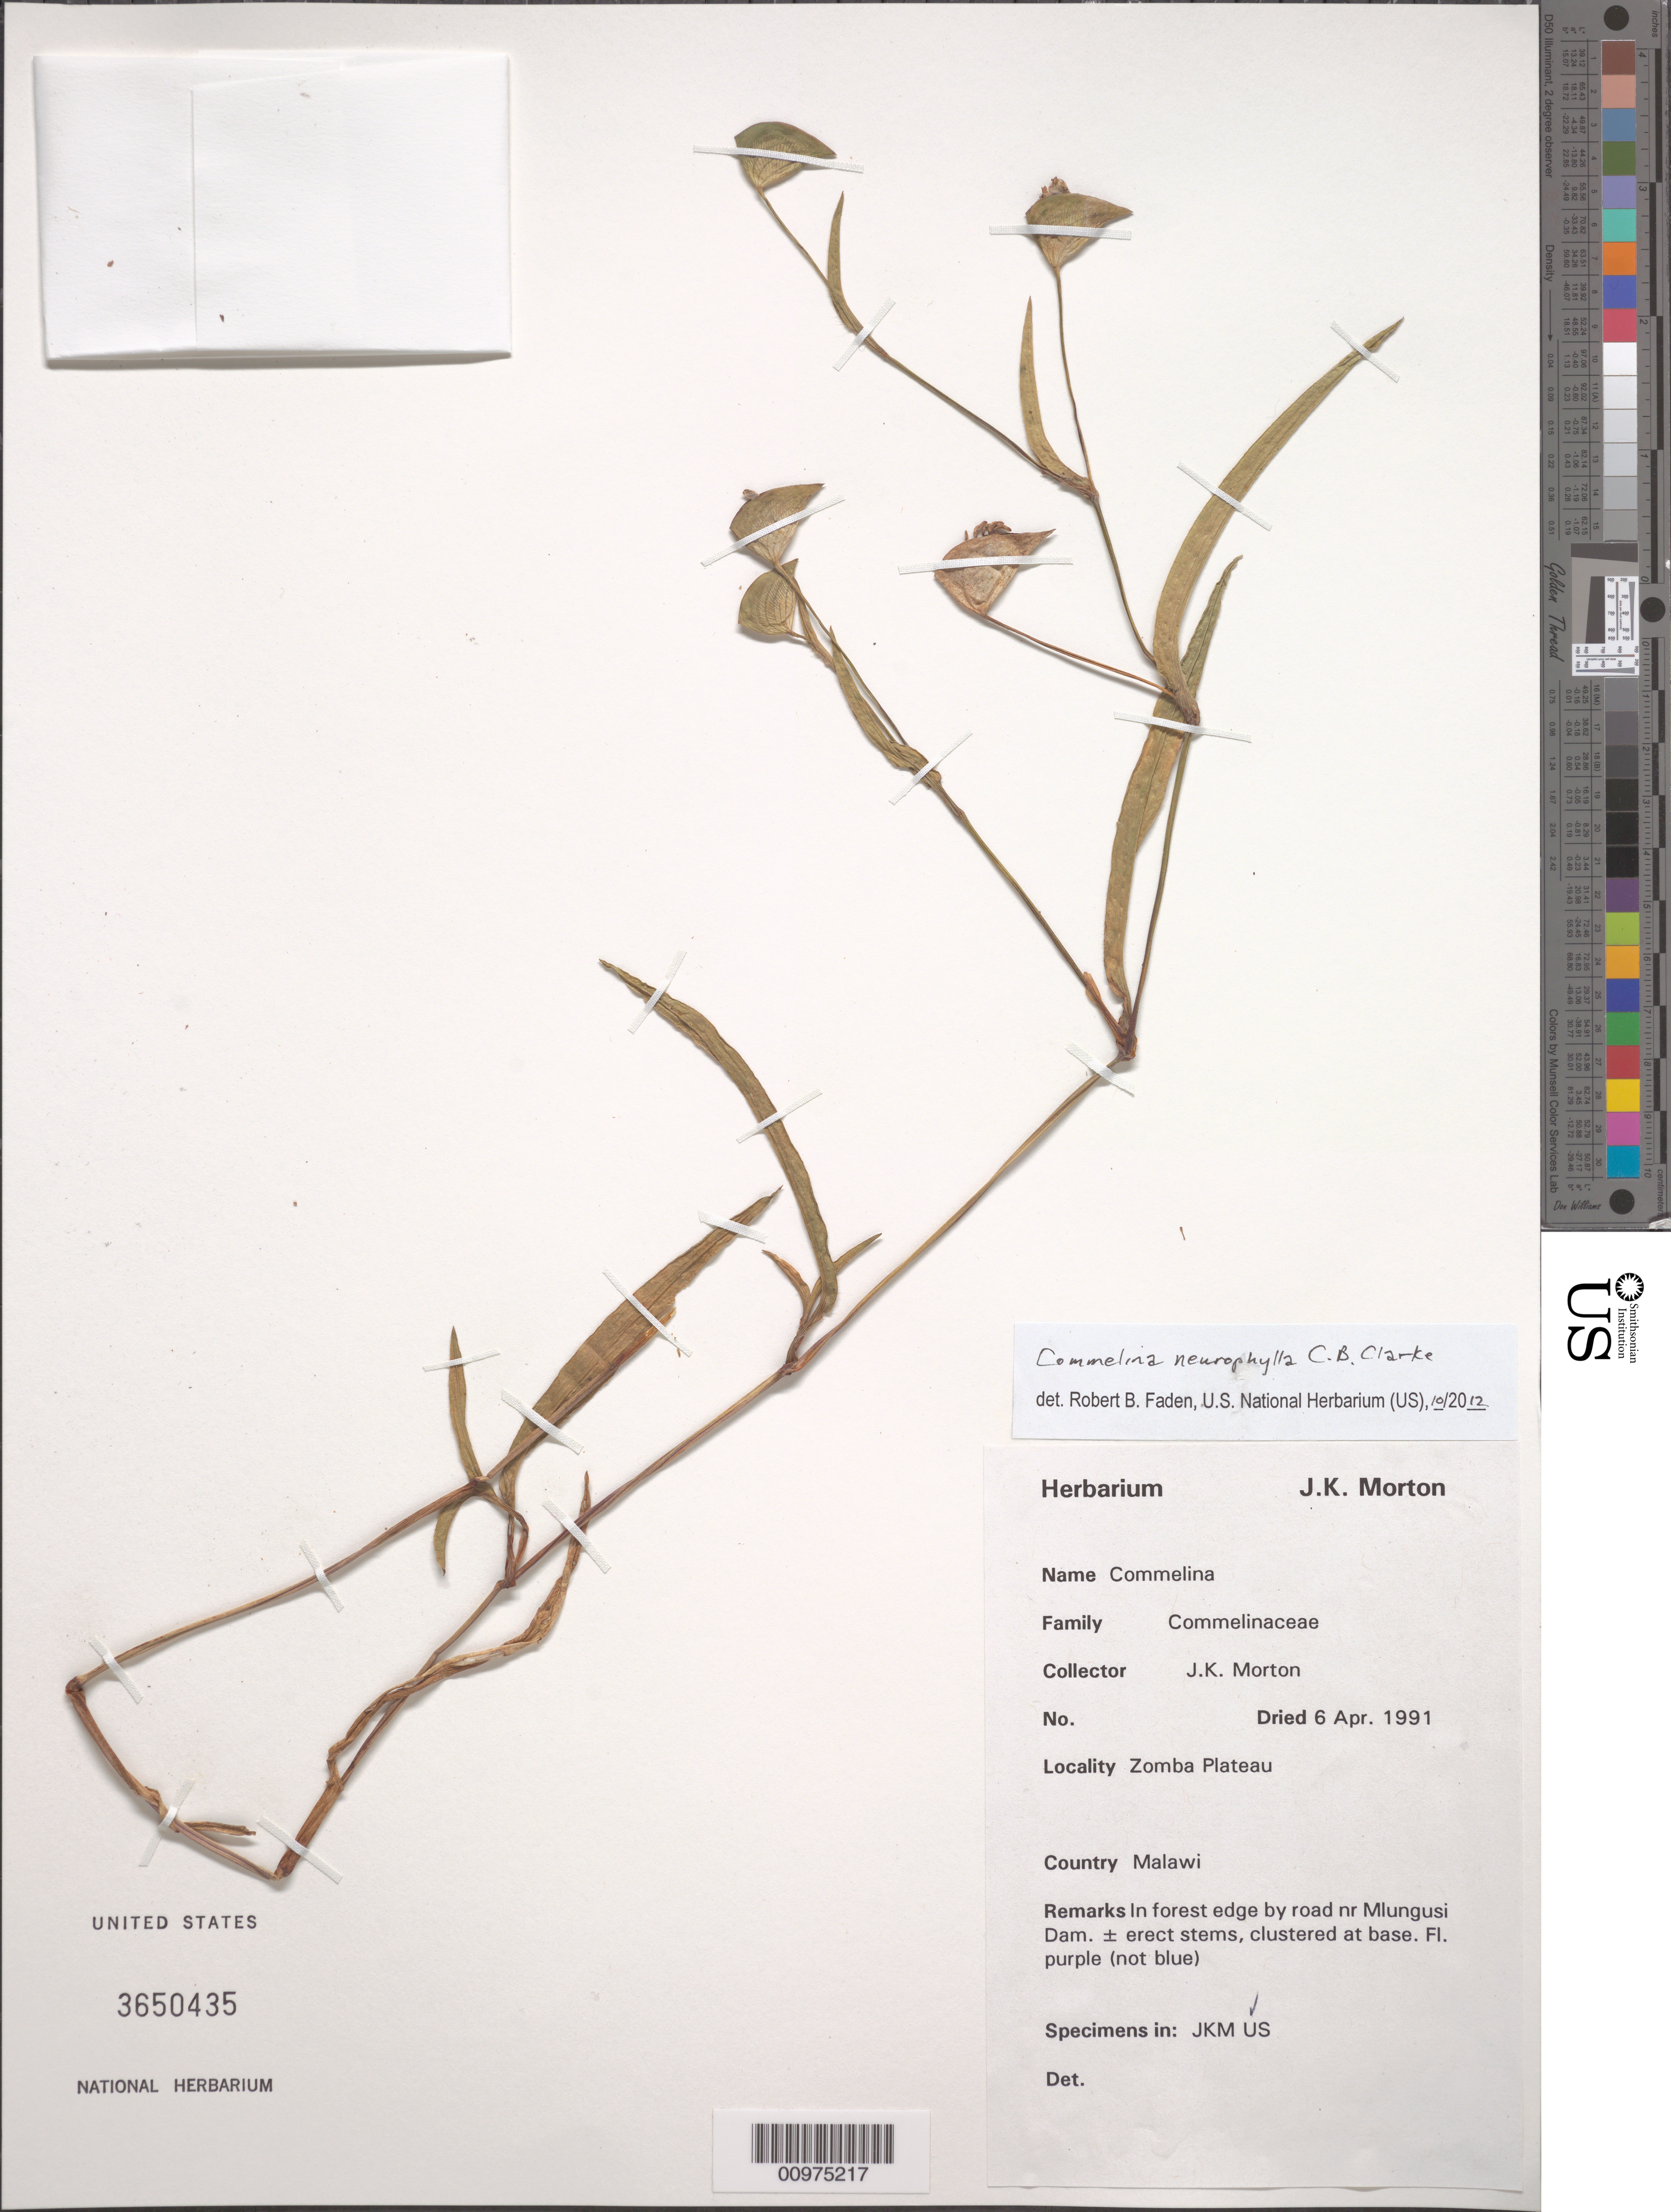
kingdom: Plantae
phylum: Tracheophyta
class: Liliopsida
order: Commelinales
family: Commelinaceae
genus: Commelina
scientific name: Commelina neurophylla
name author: C.B. Clarke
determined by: Faden, Robert B., (US), Smithsonian Institution - National Museum of Natural History (UNITED STATES)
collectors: J. K. Morton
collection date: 1991-04-06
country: Malawi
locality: Zomba Plateau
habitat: In forest edge by road nr Mlungusi Dam.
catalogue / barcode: US 3650435